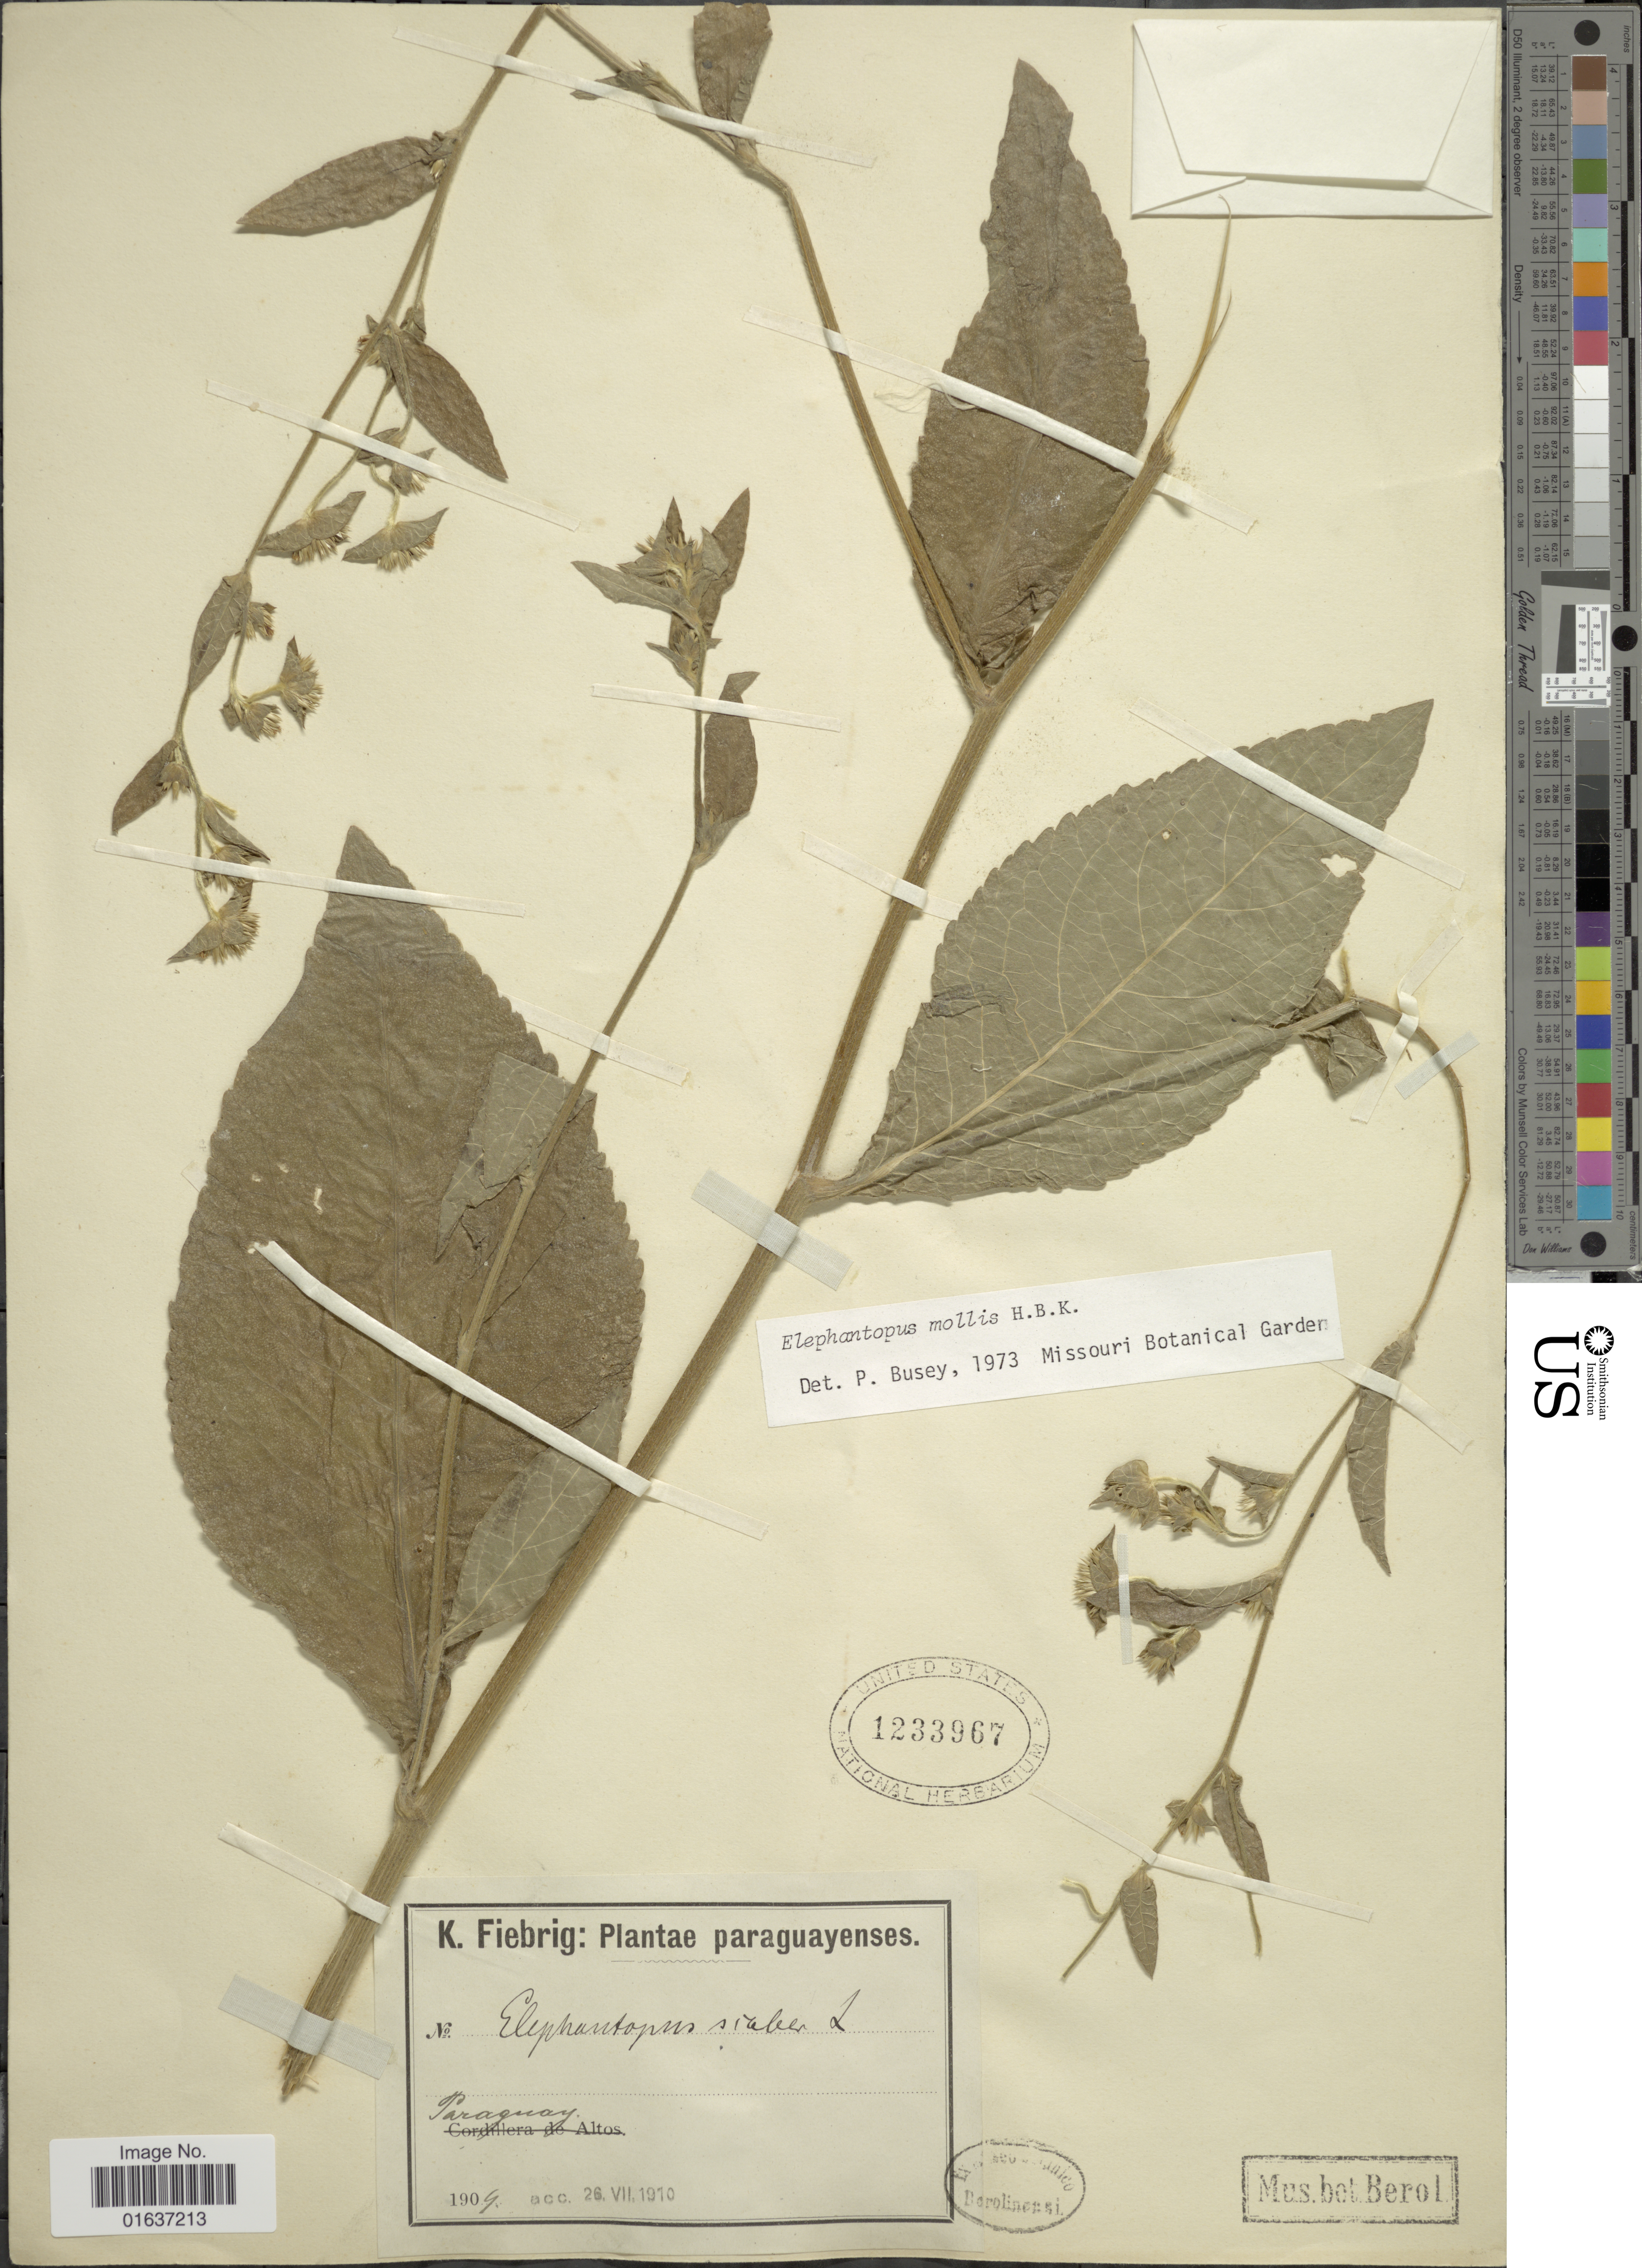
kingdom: Plantae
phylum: Tracheophyta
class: Magnoliopsida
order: Asterales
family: Asteraceae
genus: Elephantopus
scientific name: Elephantopus mollis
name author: Kunth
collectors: K. Fiebrig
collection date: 1910-07-26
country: Paraguay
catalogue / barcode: US 1233967